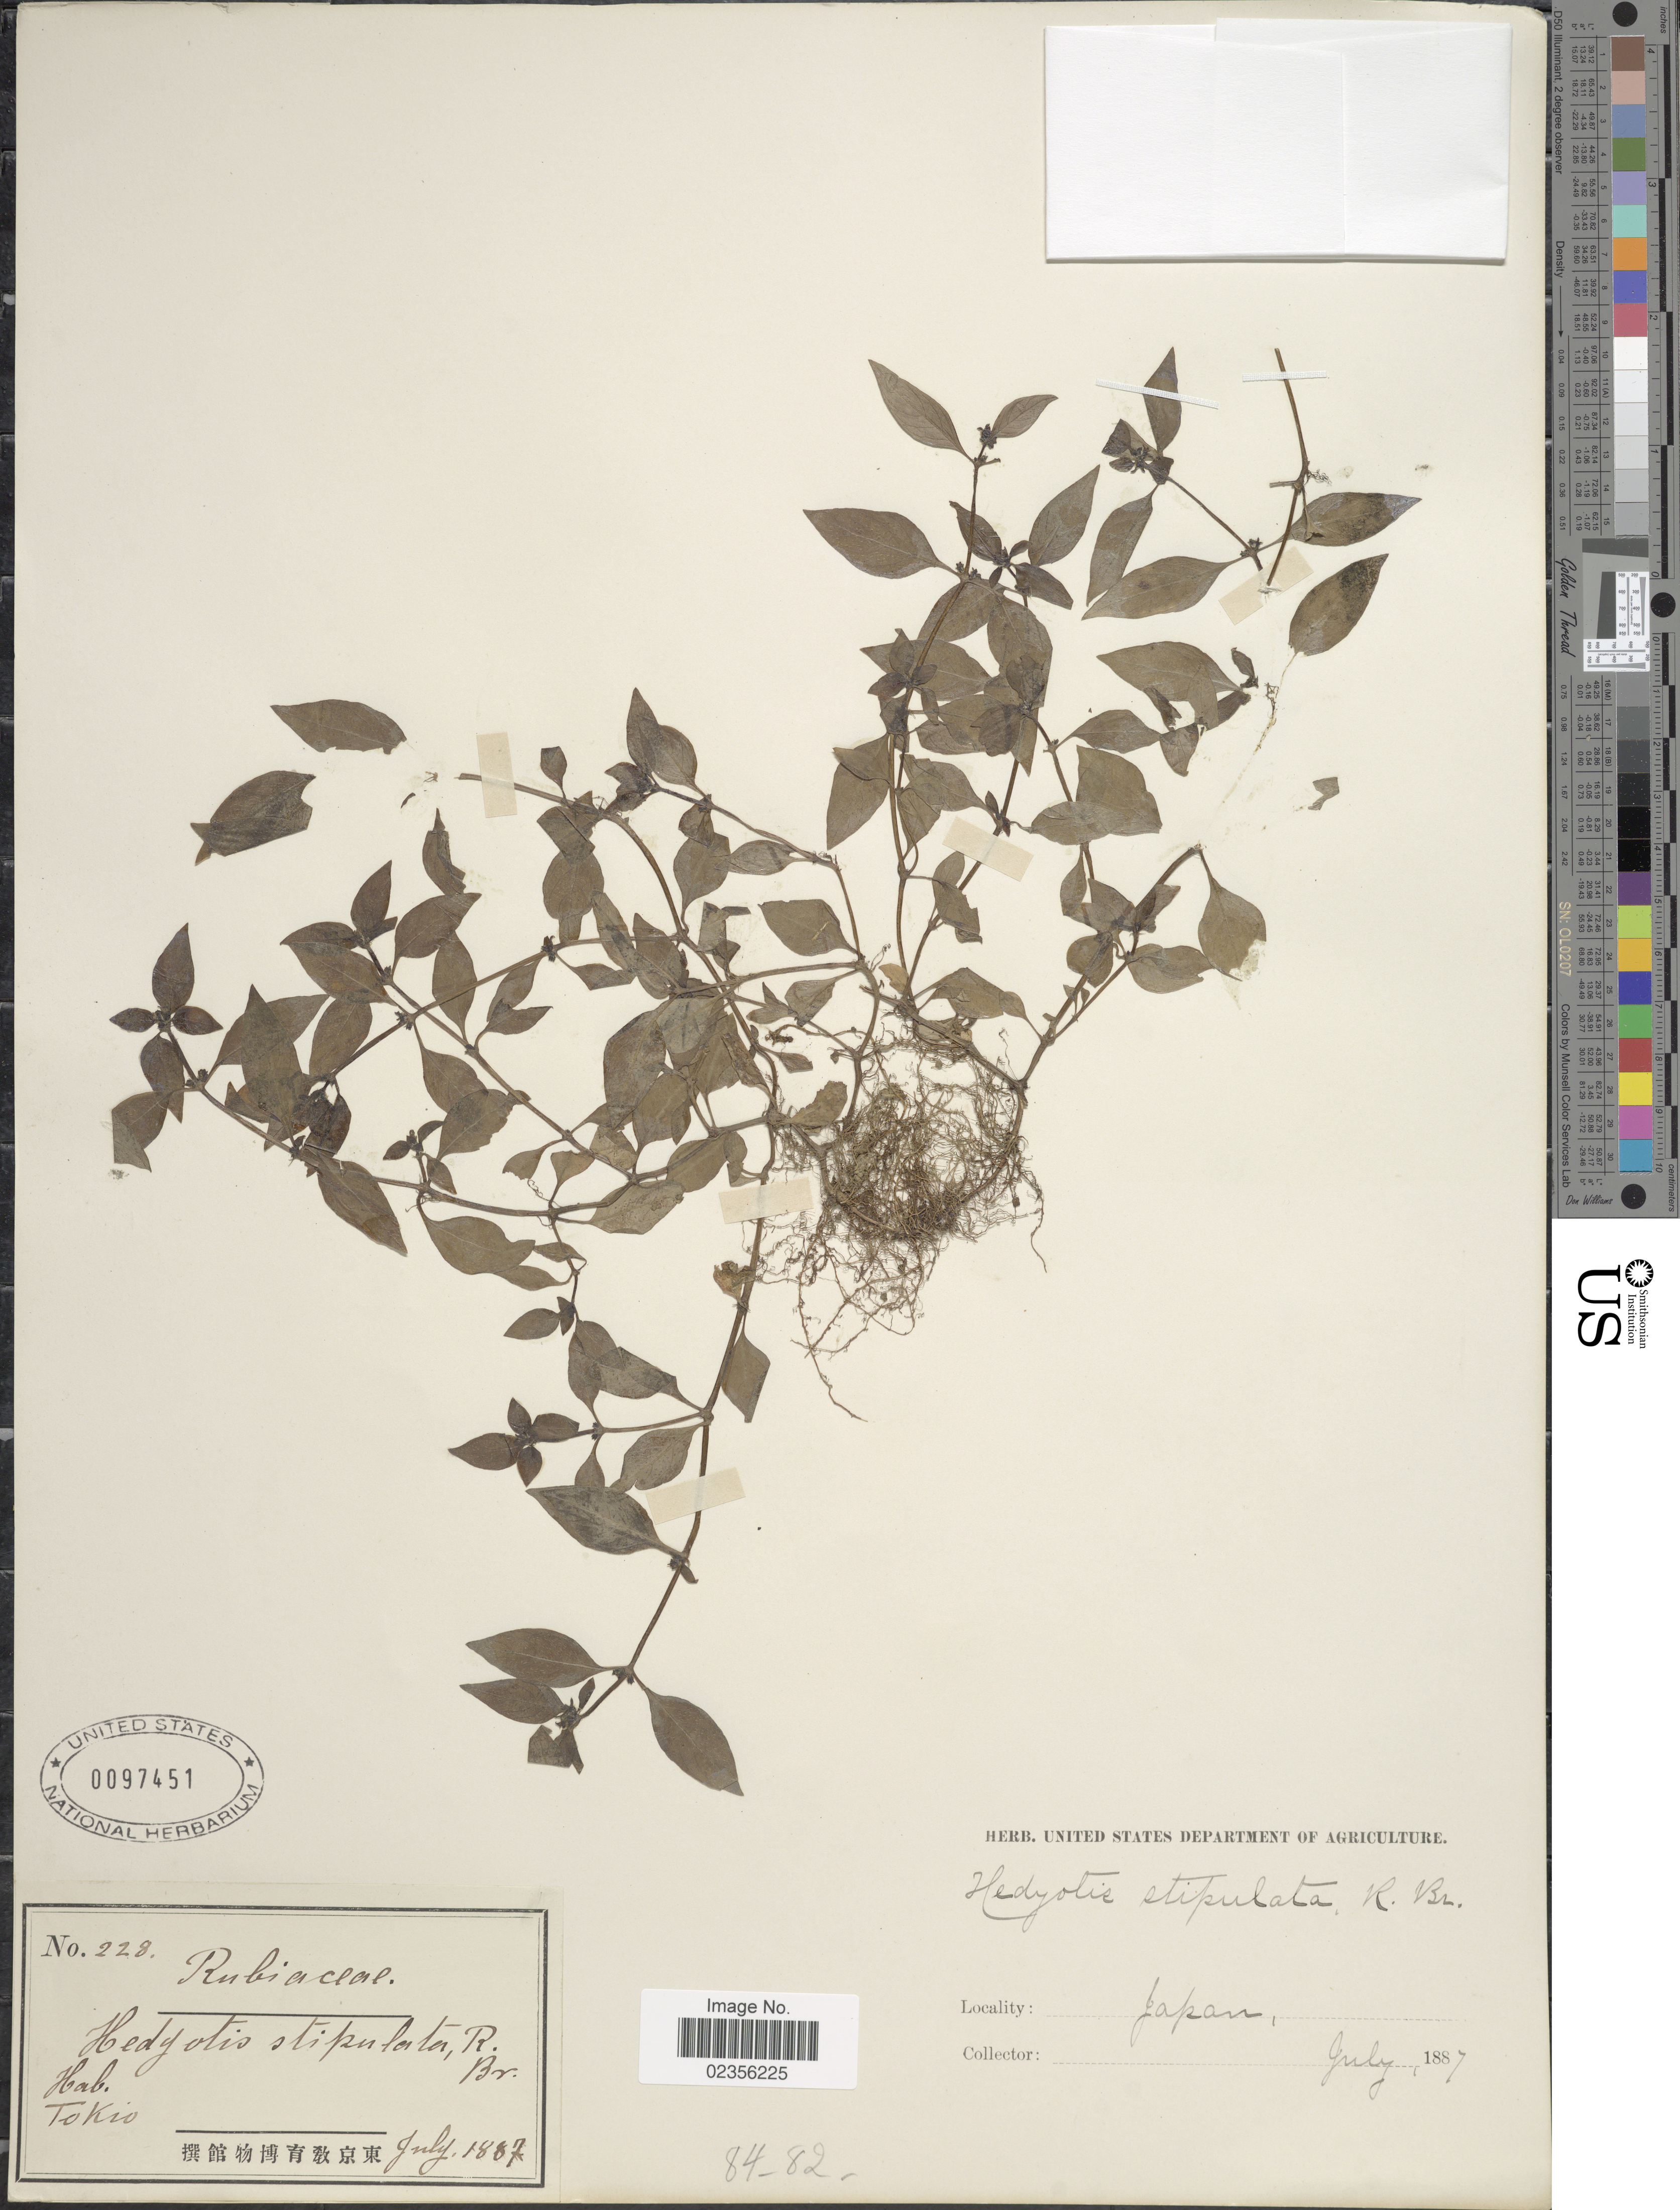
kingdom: Plantae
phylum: Tracheophyta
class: Magnoliopsida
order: Gentianales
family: Rubiaceae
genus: Hedyotis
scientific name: Hedyotis stipulata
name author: R. Br. ex Hook. f.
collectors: ex herb. U. S. Department of Agriculture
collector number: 228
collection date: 1887-07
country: Japan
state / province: Tokyo, Federal City of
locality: Tokio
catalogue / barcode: US 97451